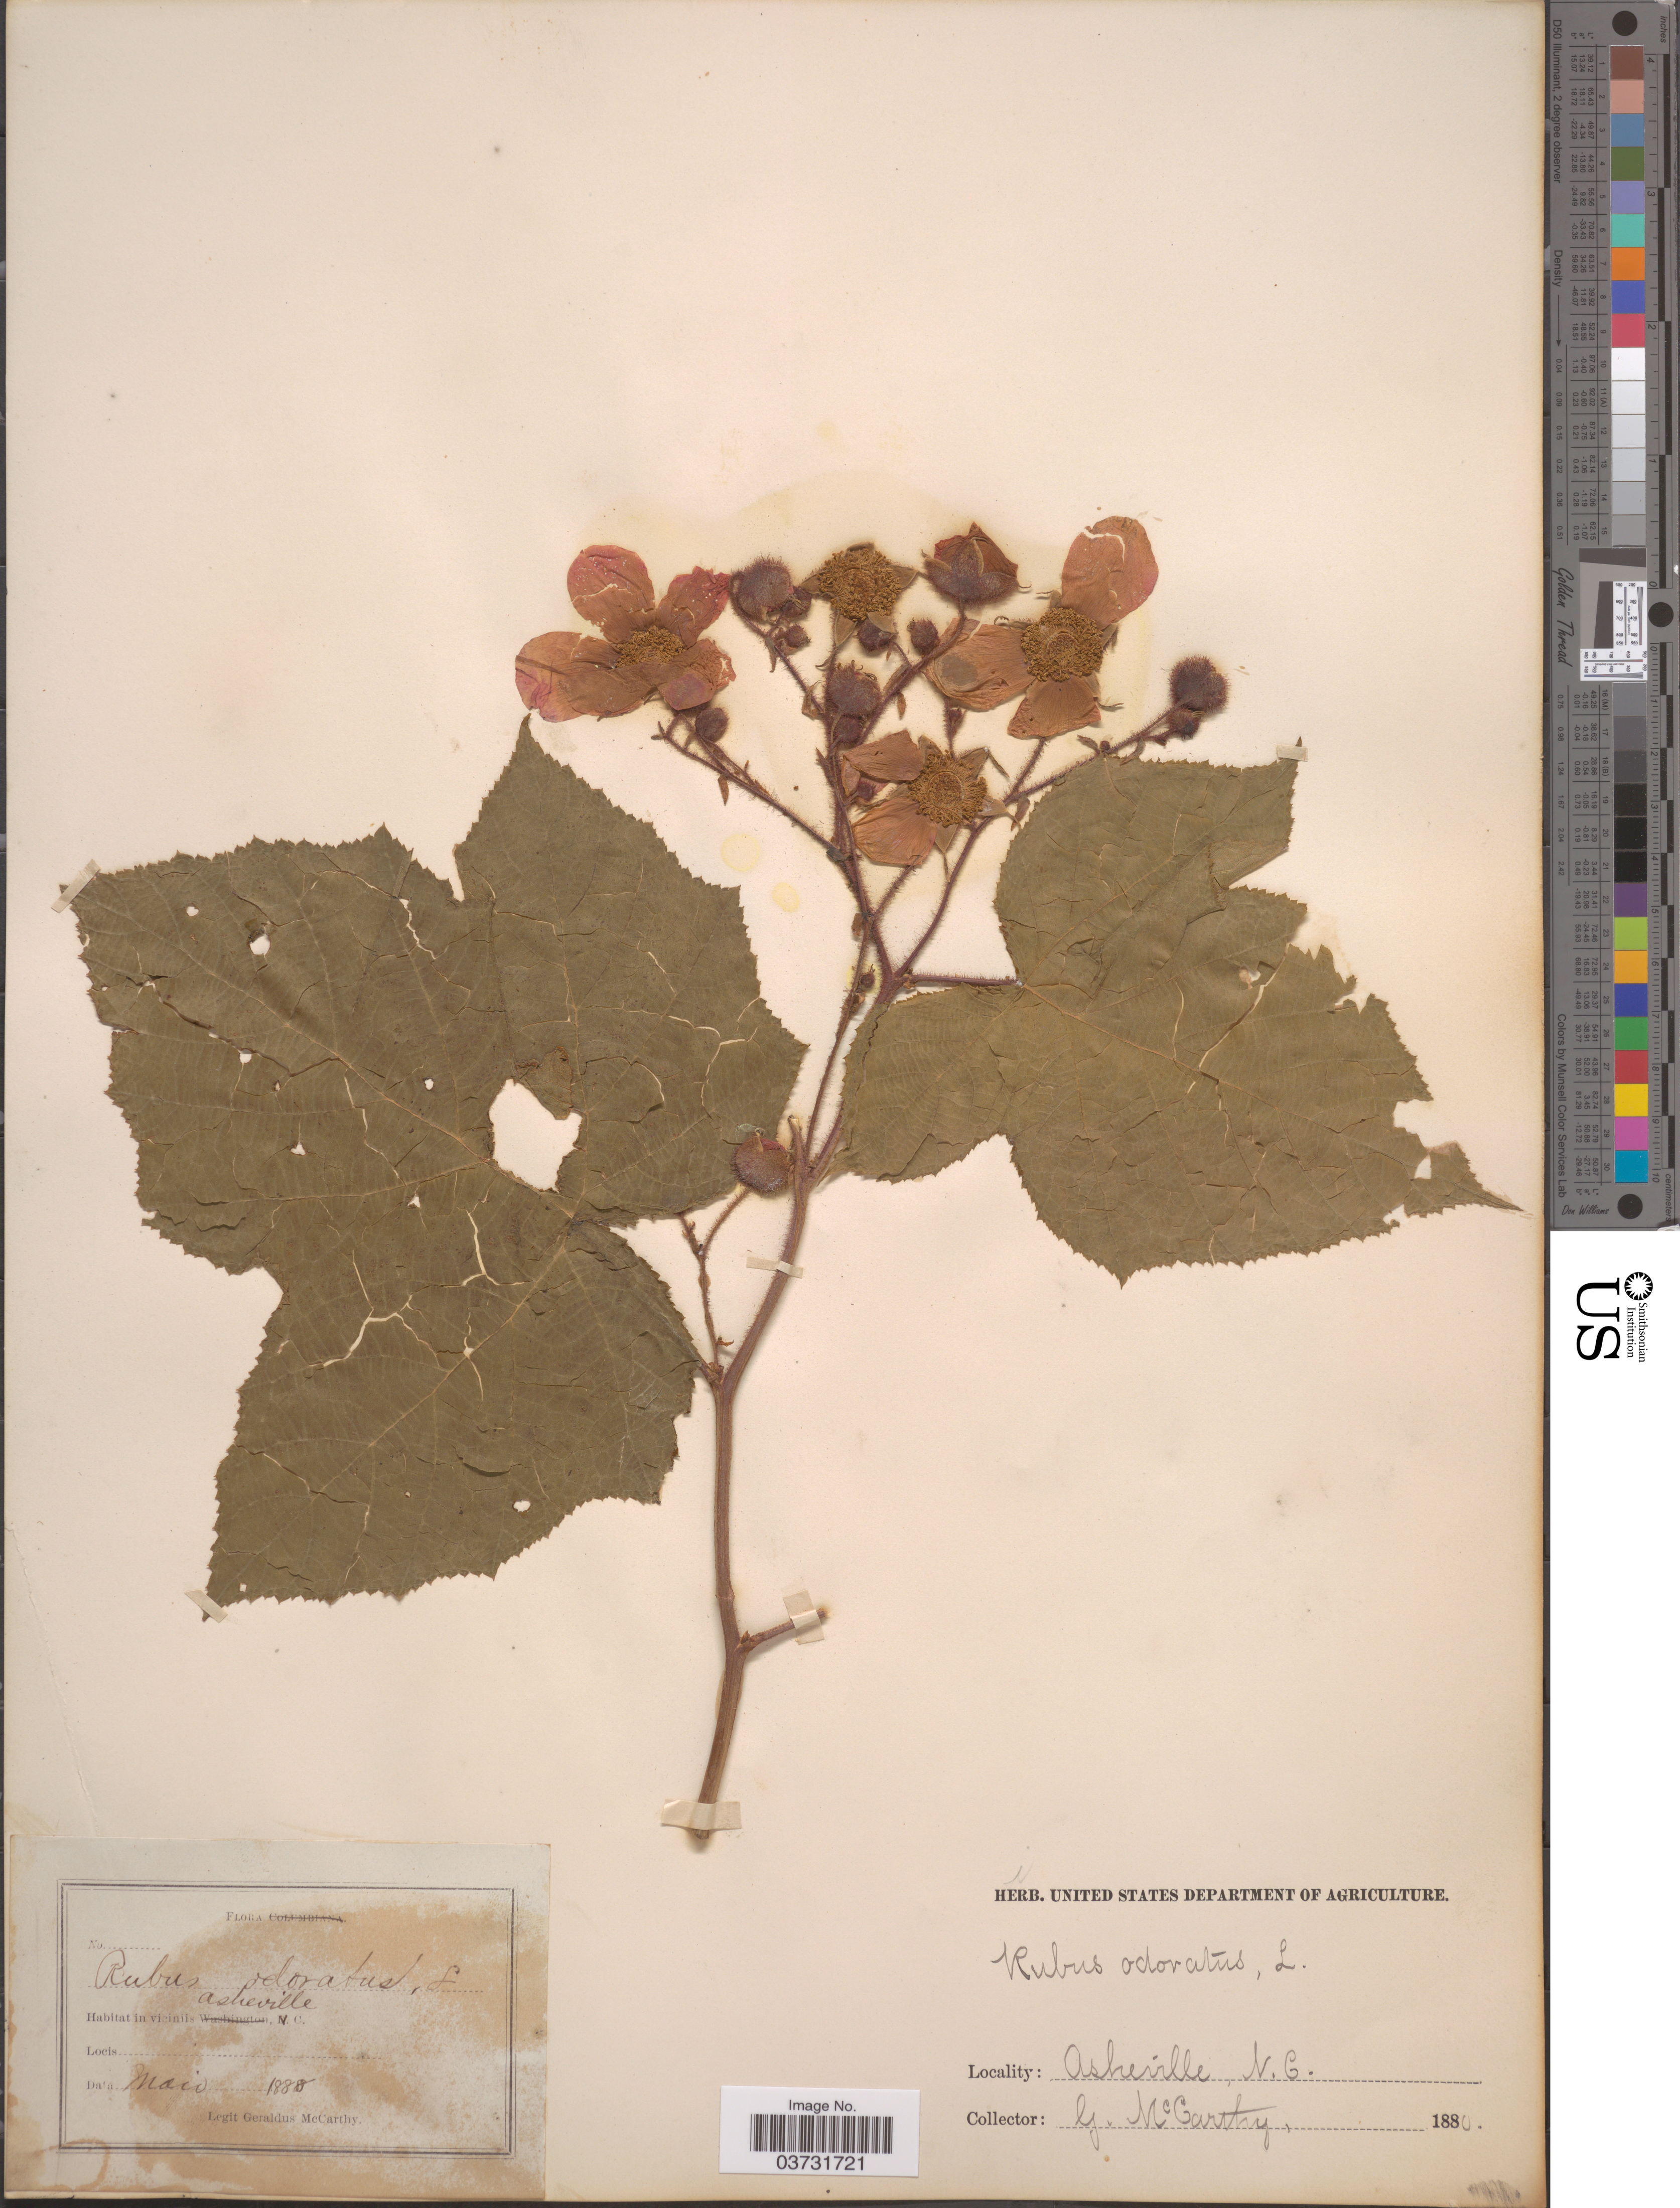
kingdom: Plantae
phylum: Tracheophyta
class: Magnoliopsida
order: Rosales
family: Rosaceae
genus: Rubus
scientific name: Rubus odoratus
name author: L.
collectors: M. McCarthy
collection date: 1880-05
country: United States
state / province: North Carolina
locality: Viciniis Asheville.